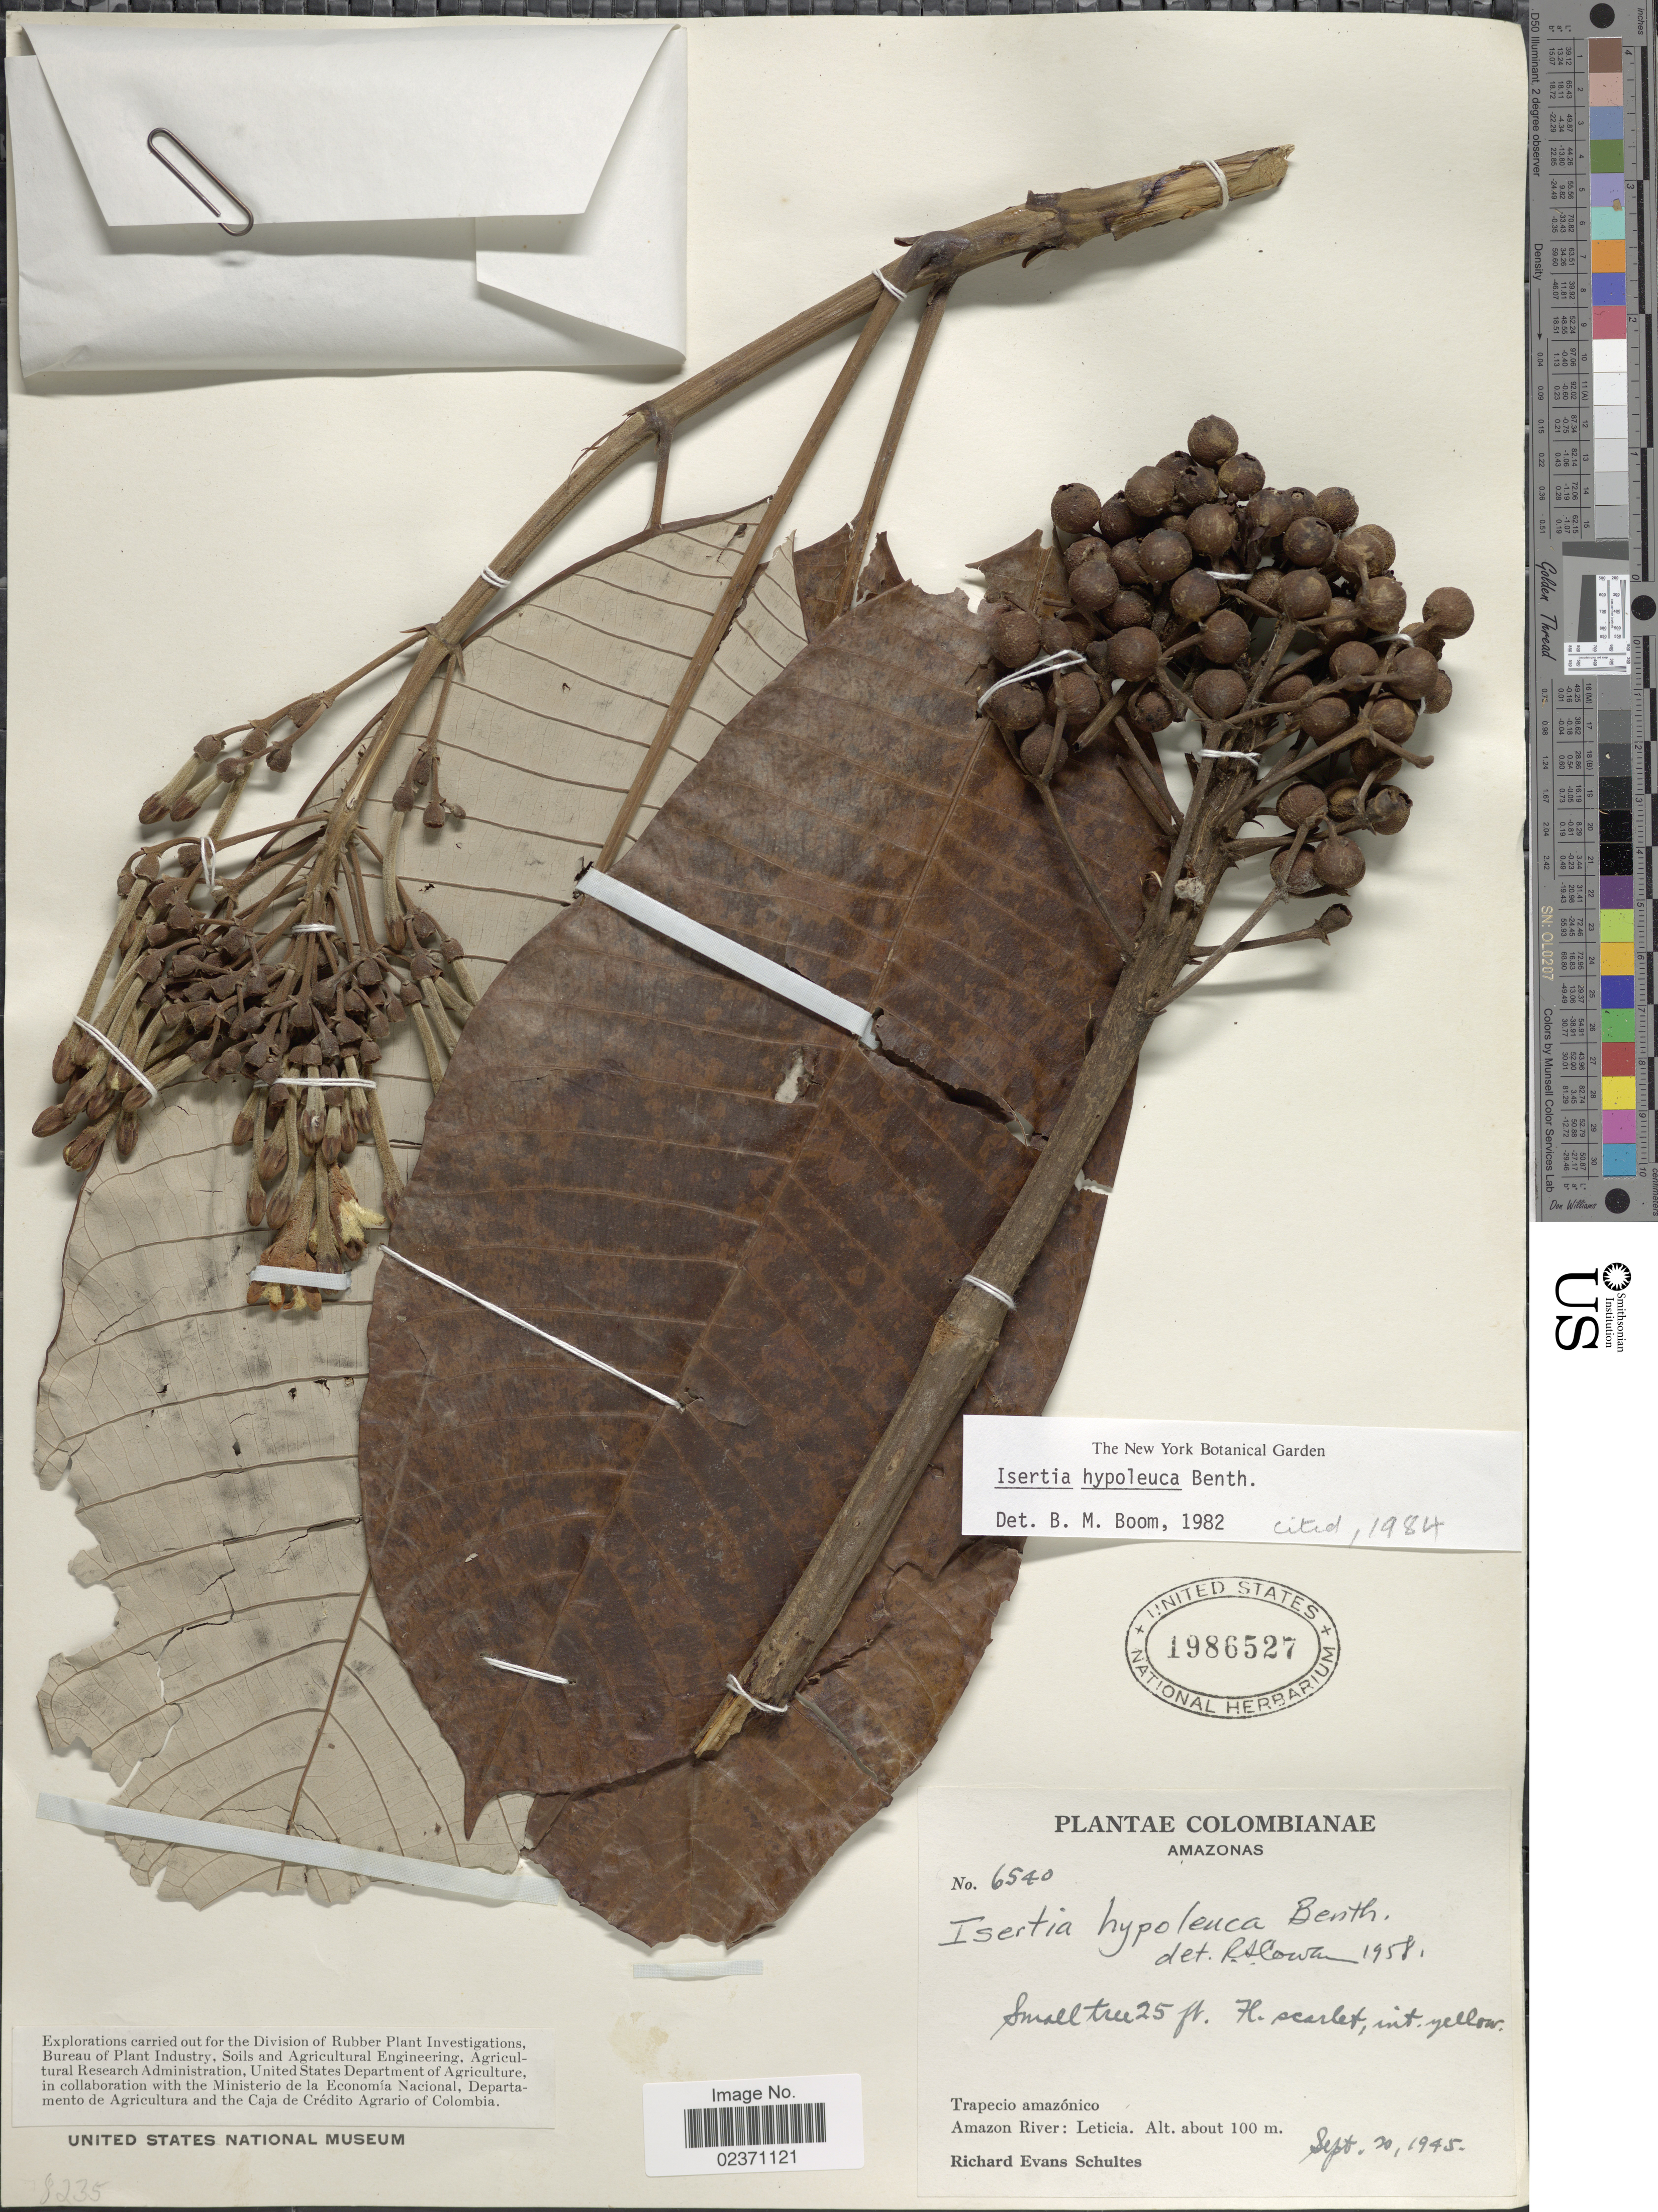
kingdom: Plantae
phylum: Tracheophyta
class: Magnoliopsida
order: Gentianales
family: Rubiaceae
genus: Isertia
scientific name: Isertia hypoleuca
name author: Benth.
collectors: R. E. Schultes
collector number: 6540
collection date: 1945-09-20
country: Colombia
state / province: Amazônas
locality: Trapecio amazonico. Amazon River: Leticia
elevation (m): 100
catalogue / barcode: US 1986527